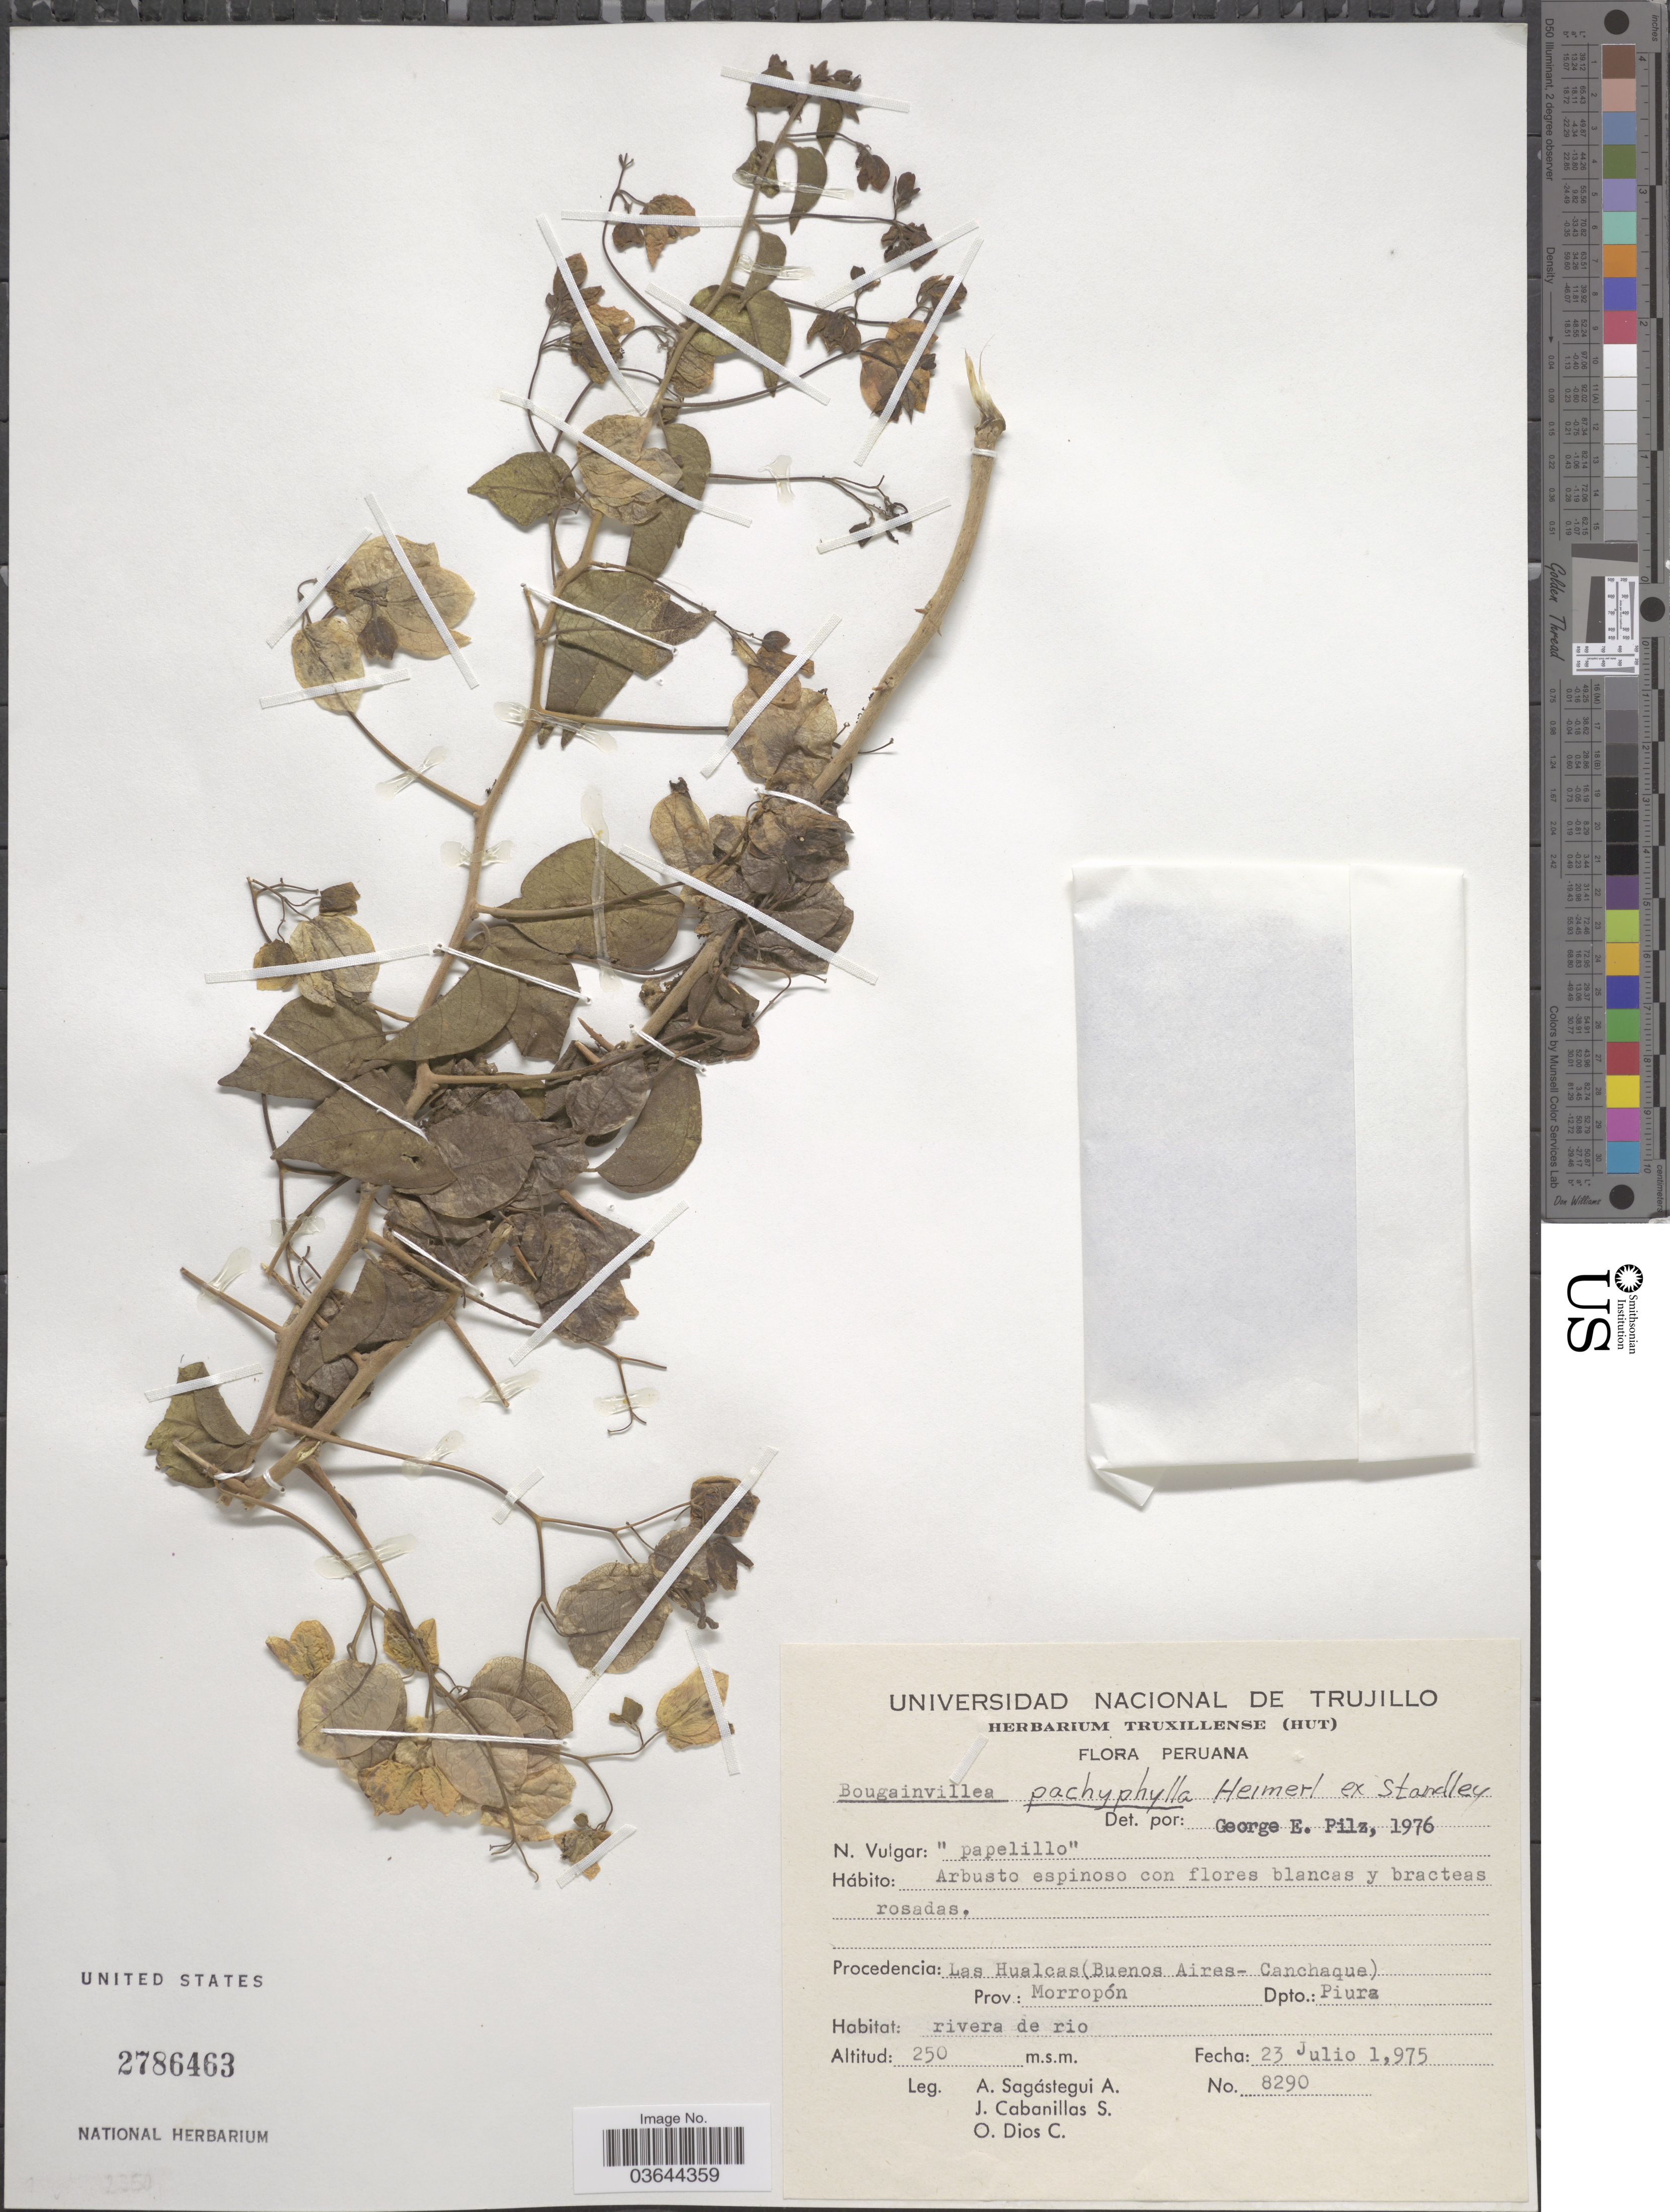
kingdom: Plantae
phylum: Tracheophyta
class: Magnoliopsida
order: Caryophyllales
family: Nyctaginaceae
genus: Bougainvillea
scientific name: Bougainvillea pachyphylla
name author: Heimerl ex Standl.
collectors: A. Sagástegui A., J. Cabanillas S. & O. Dios C.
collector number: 8290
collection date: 1975-07-23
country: Peru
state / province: Piura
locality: Procedencia: Las Hualcas (Buenos Aires- Canchaque). Prov: Morropón. Dpto.: Piura.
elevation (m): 250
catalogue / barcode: US 2786463